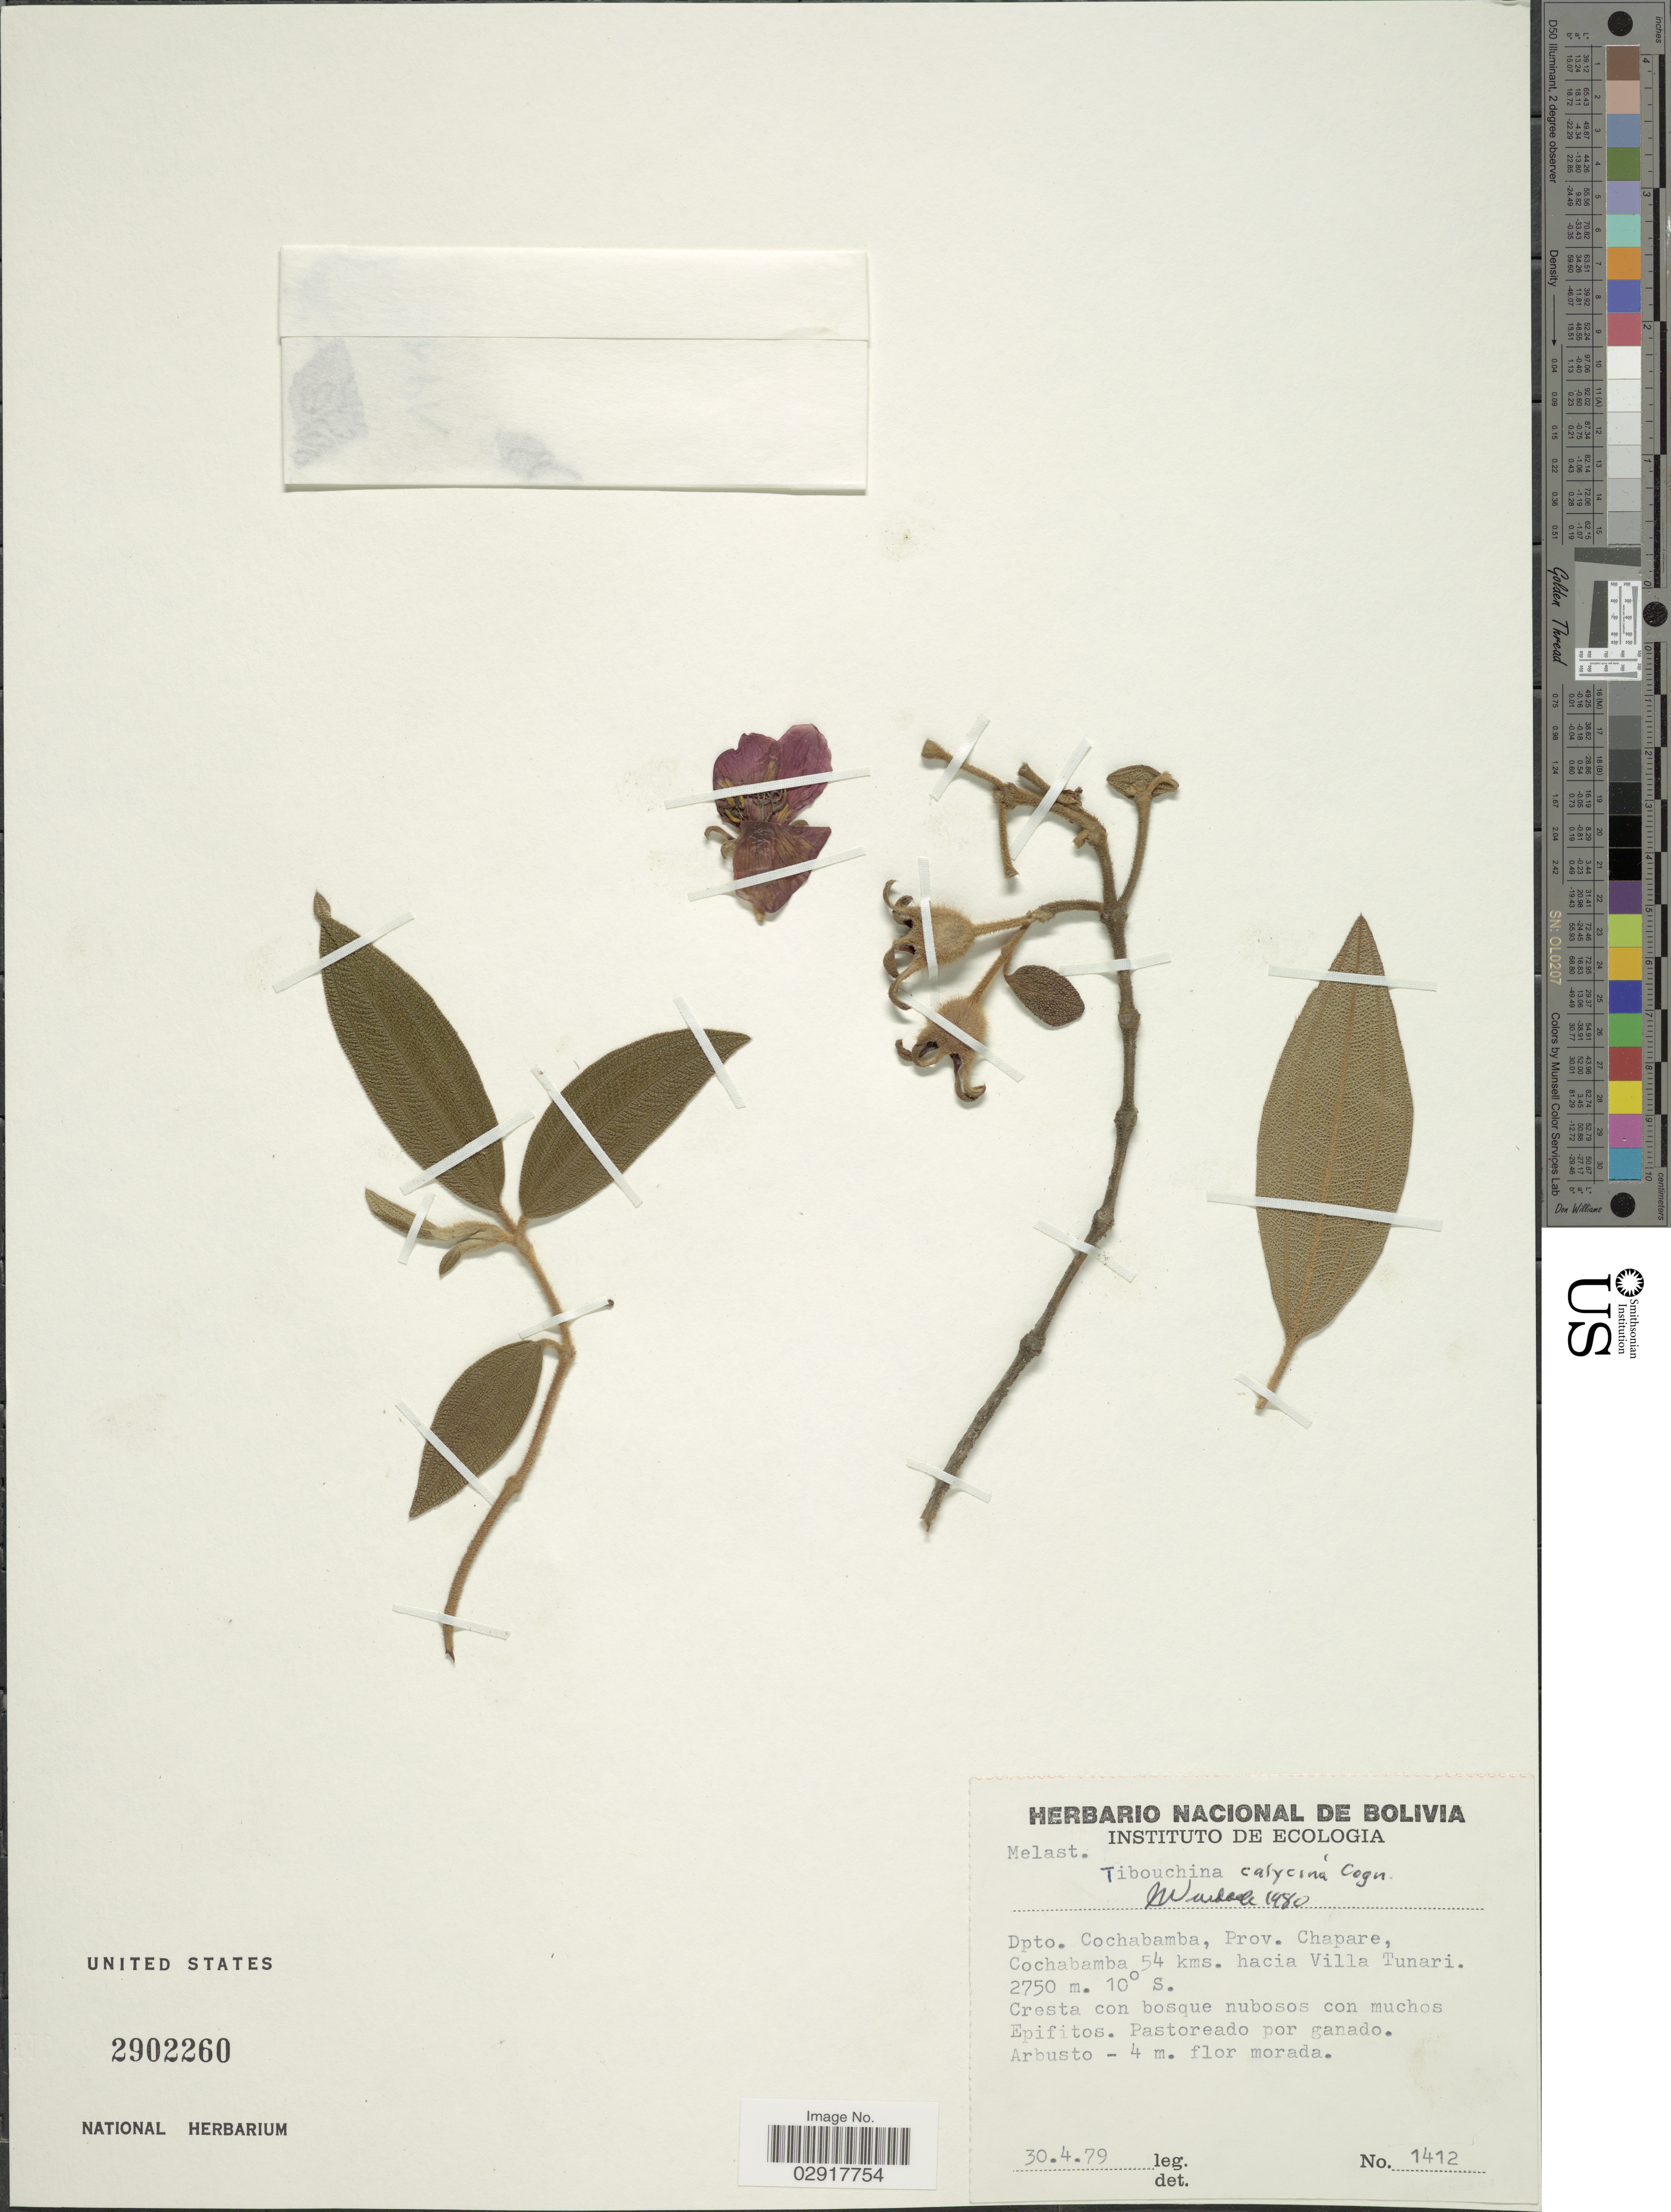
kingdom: Plantae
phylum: Tracheophyta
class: Magnoliopsida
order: Myrtales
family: Melastomataceae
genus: Tibouchina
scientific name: Tibouchina bicolor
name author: (Naudin) Cogn.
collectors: ex herb. Nacional de Bolivia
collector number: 1412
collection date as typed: Transcribed d/m/y: 30/4/79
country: Bolivia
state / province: Cochabamba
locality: Dpto. Cochabamba, Prov. Chapare, Cochabamba 54 kms. hacia Villa Tunari.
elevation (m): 2750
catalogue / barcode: US 2902260